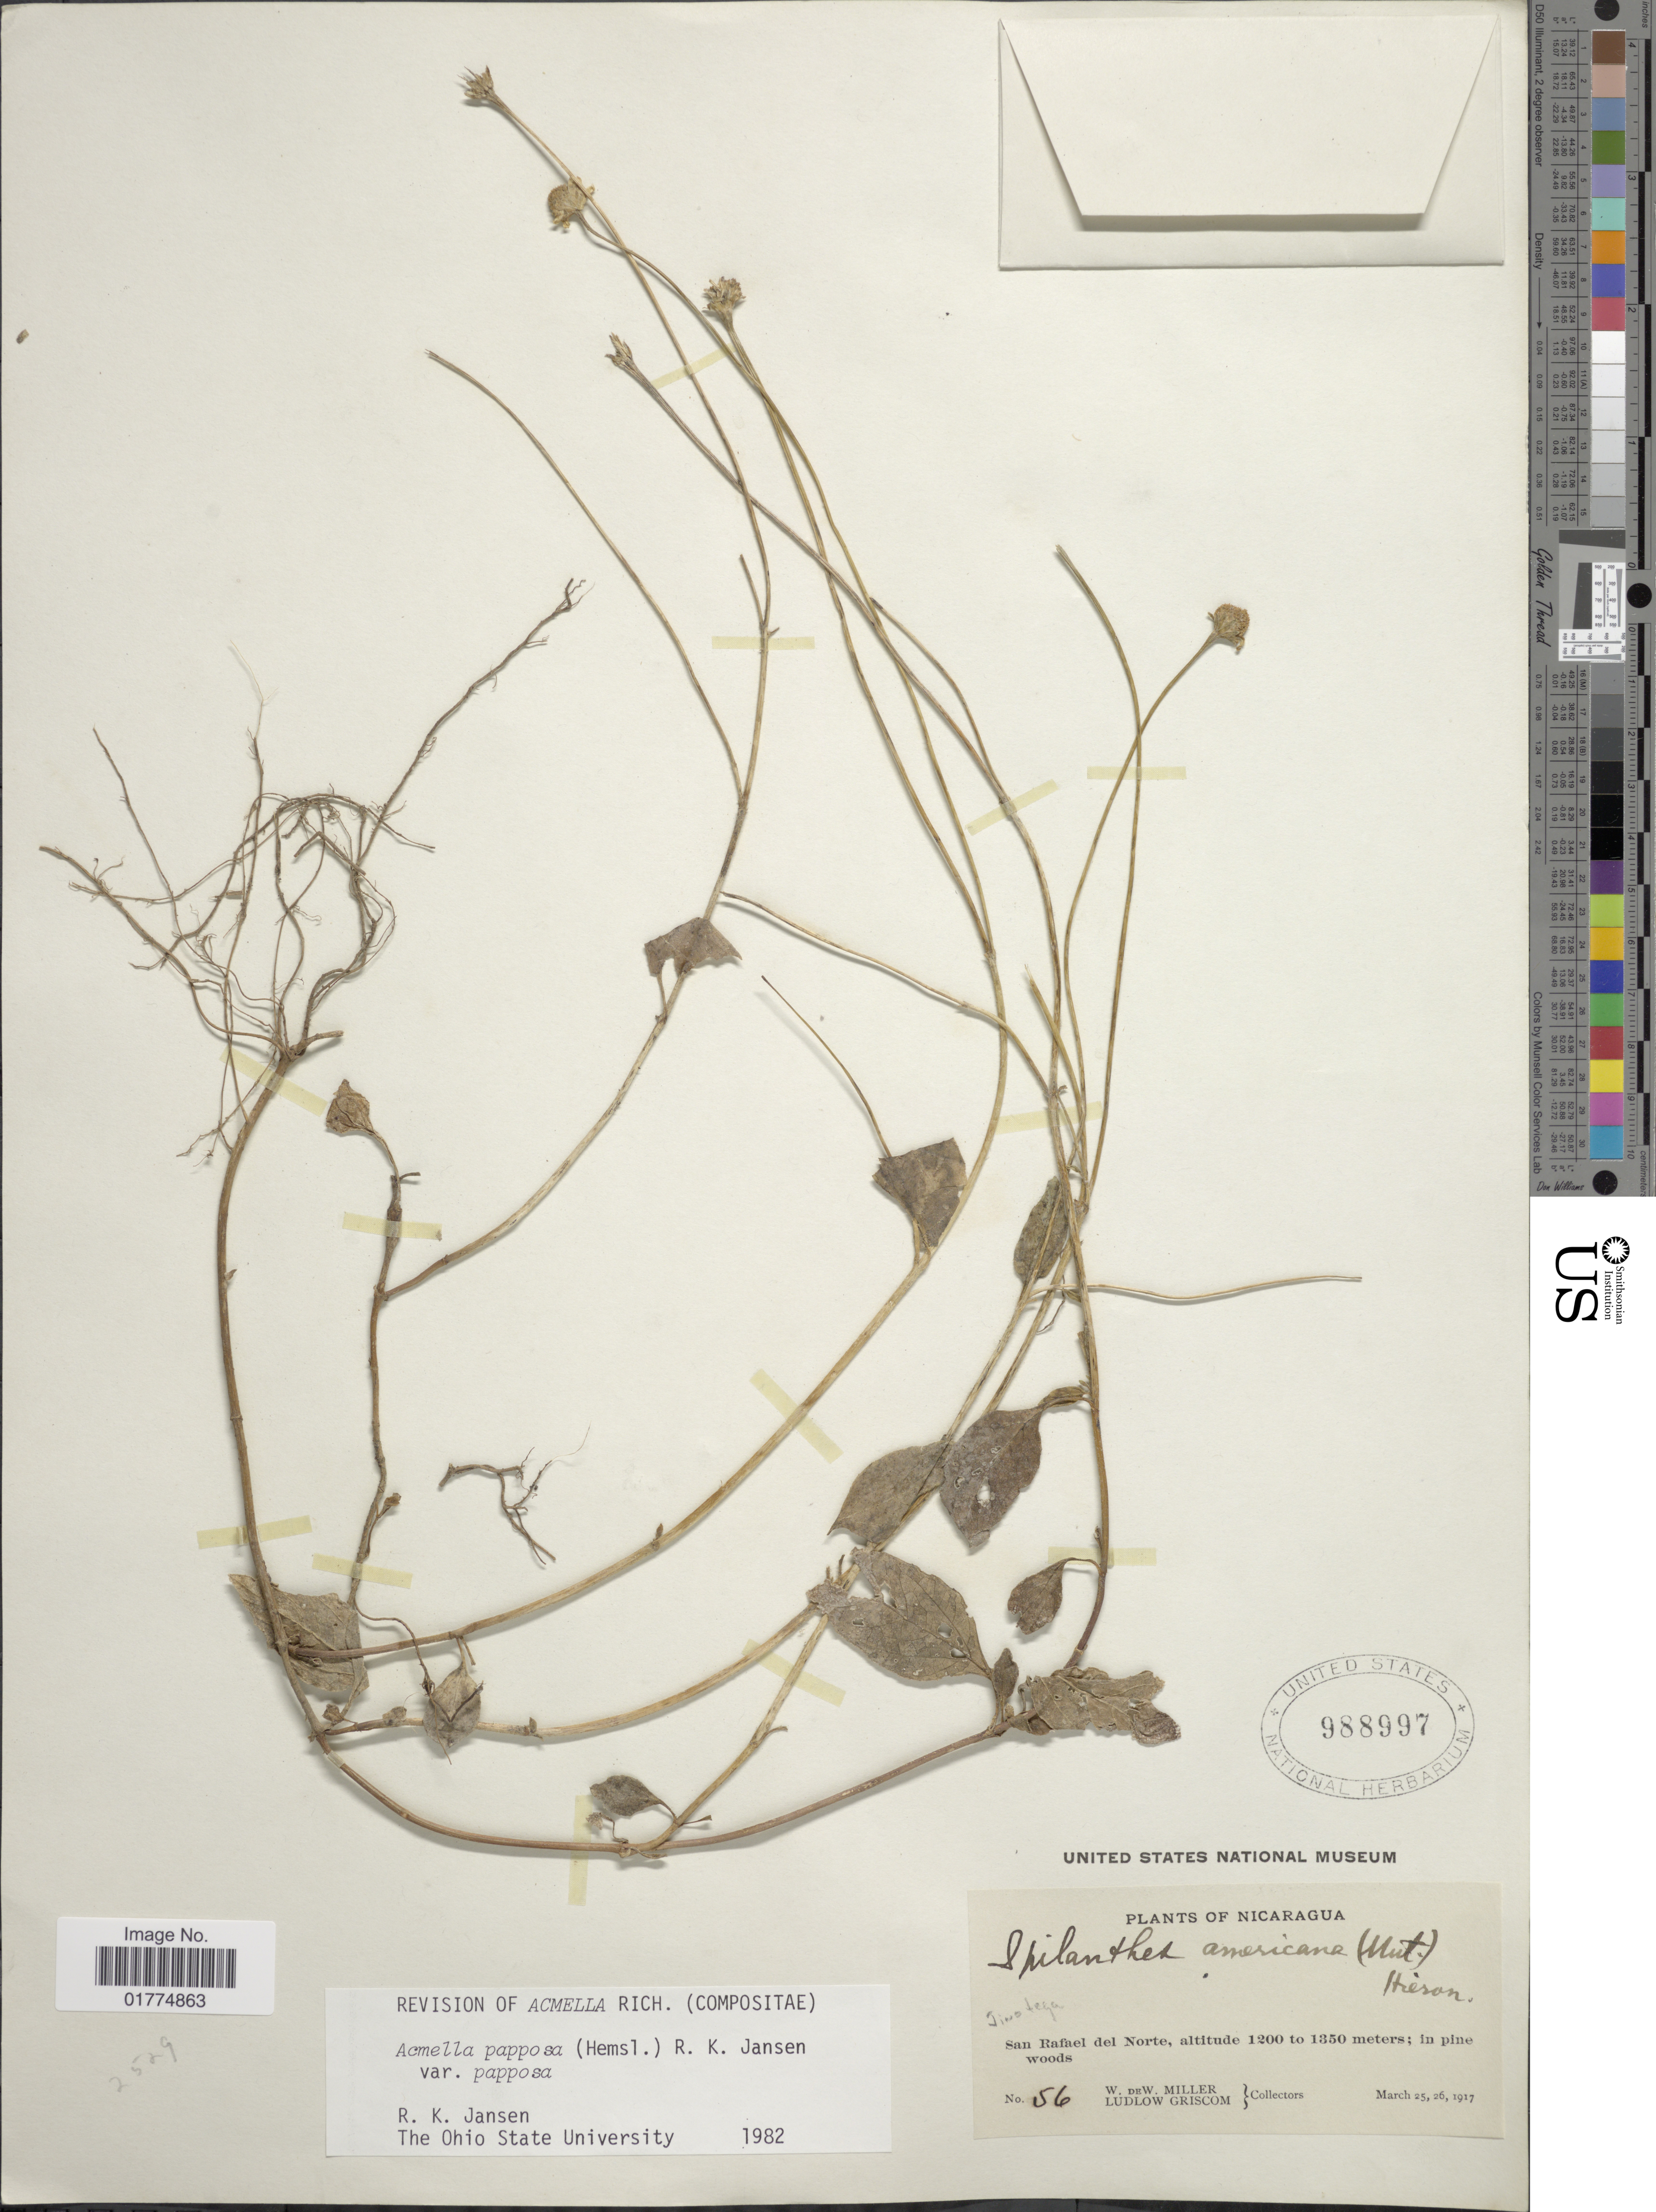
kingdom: Plantae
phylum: Tracheophyta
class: Magnoliopsida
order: Asterales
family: Asteraceae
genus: Acmella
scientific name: Acmella papposa var. papposa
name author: (Hemsl.) R.K. Jansen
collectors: W. W. Miller & L. Griscom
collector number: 56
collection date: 1917-03-25/1917-03-26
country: Nicaragua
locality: San Rafaek del Norte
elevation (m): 1200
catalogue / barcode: US 988997